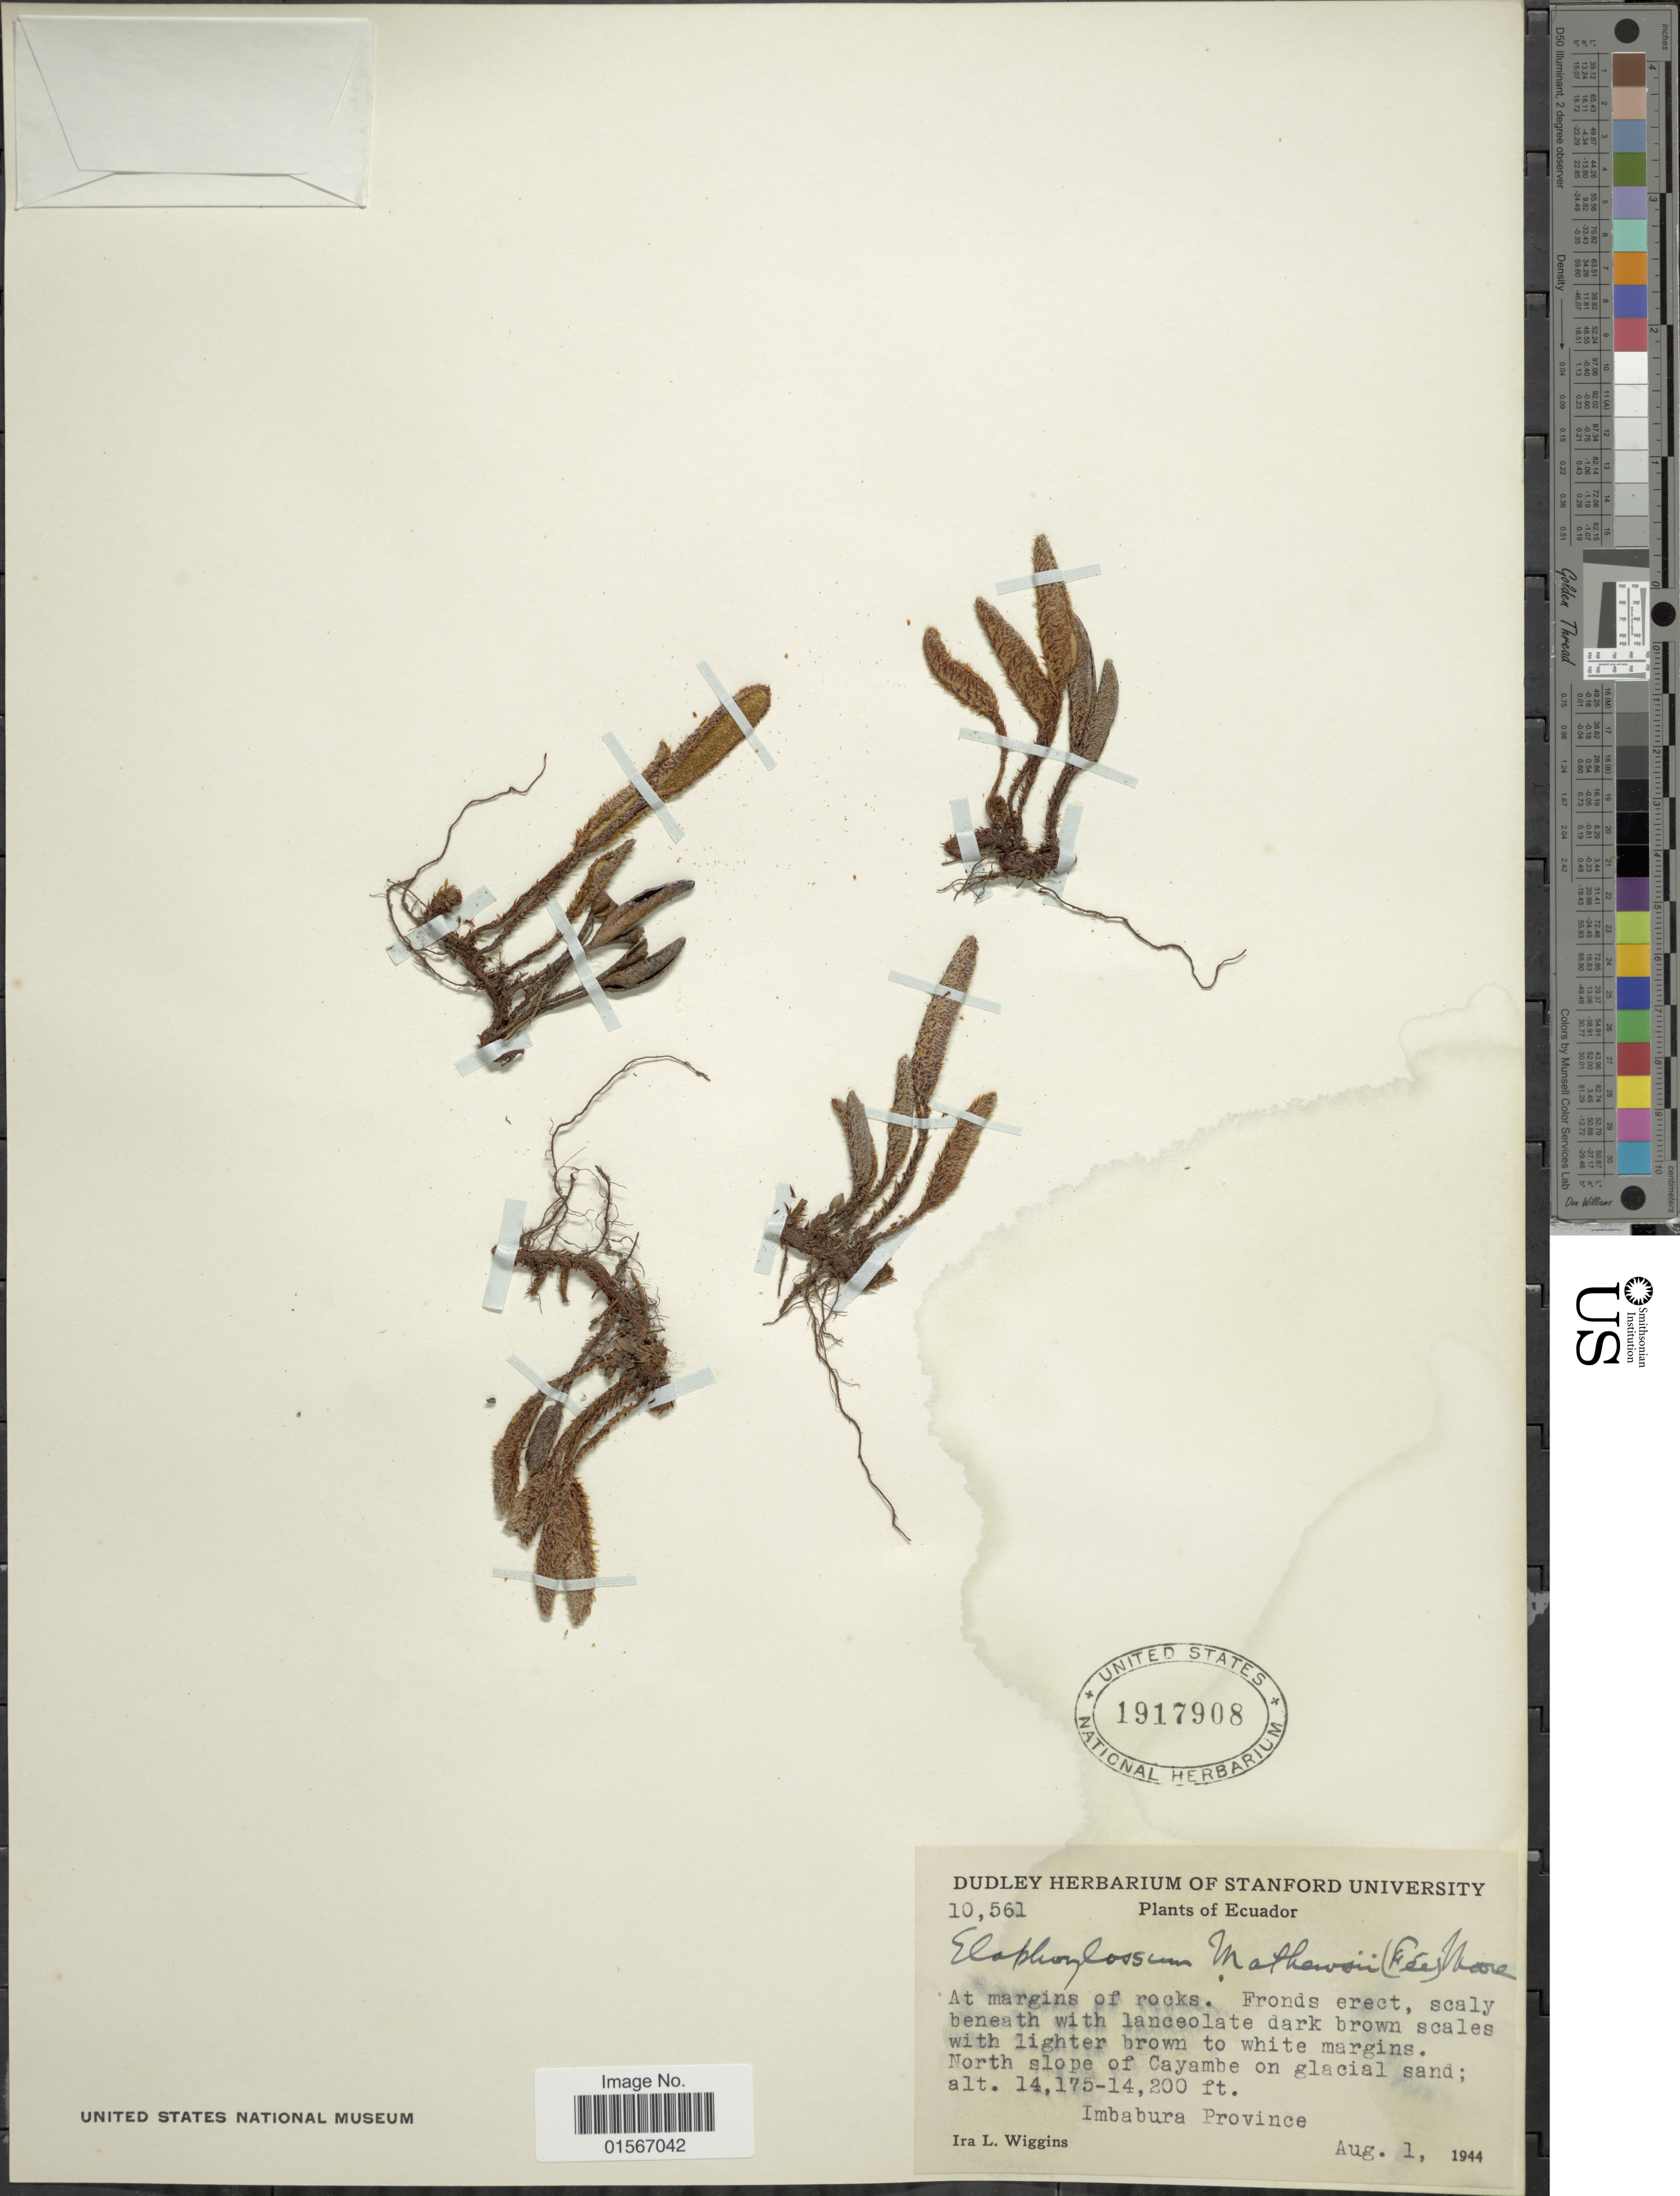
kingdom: Plantae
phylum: Tracheophyta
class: Polypodiopsida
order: Polypodiales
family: Dryopteridaceae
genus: Elaphoglossum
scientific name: Elaphoglossum mathewsii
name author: (Fée) T. Moore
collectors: I. L. Wiggins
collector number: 10561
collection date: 1944-08-01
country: Ecuador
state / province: Imbabura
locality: North slope of Cayambe on glacial sand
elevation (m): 4321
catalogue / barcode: US 1917908